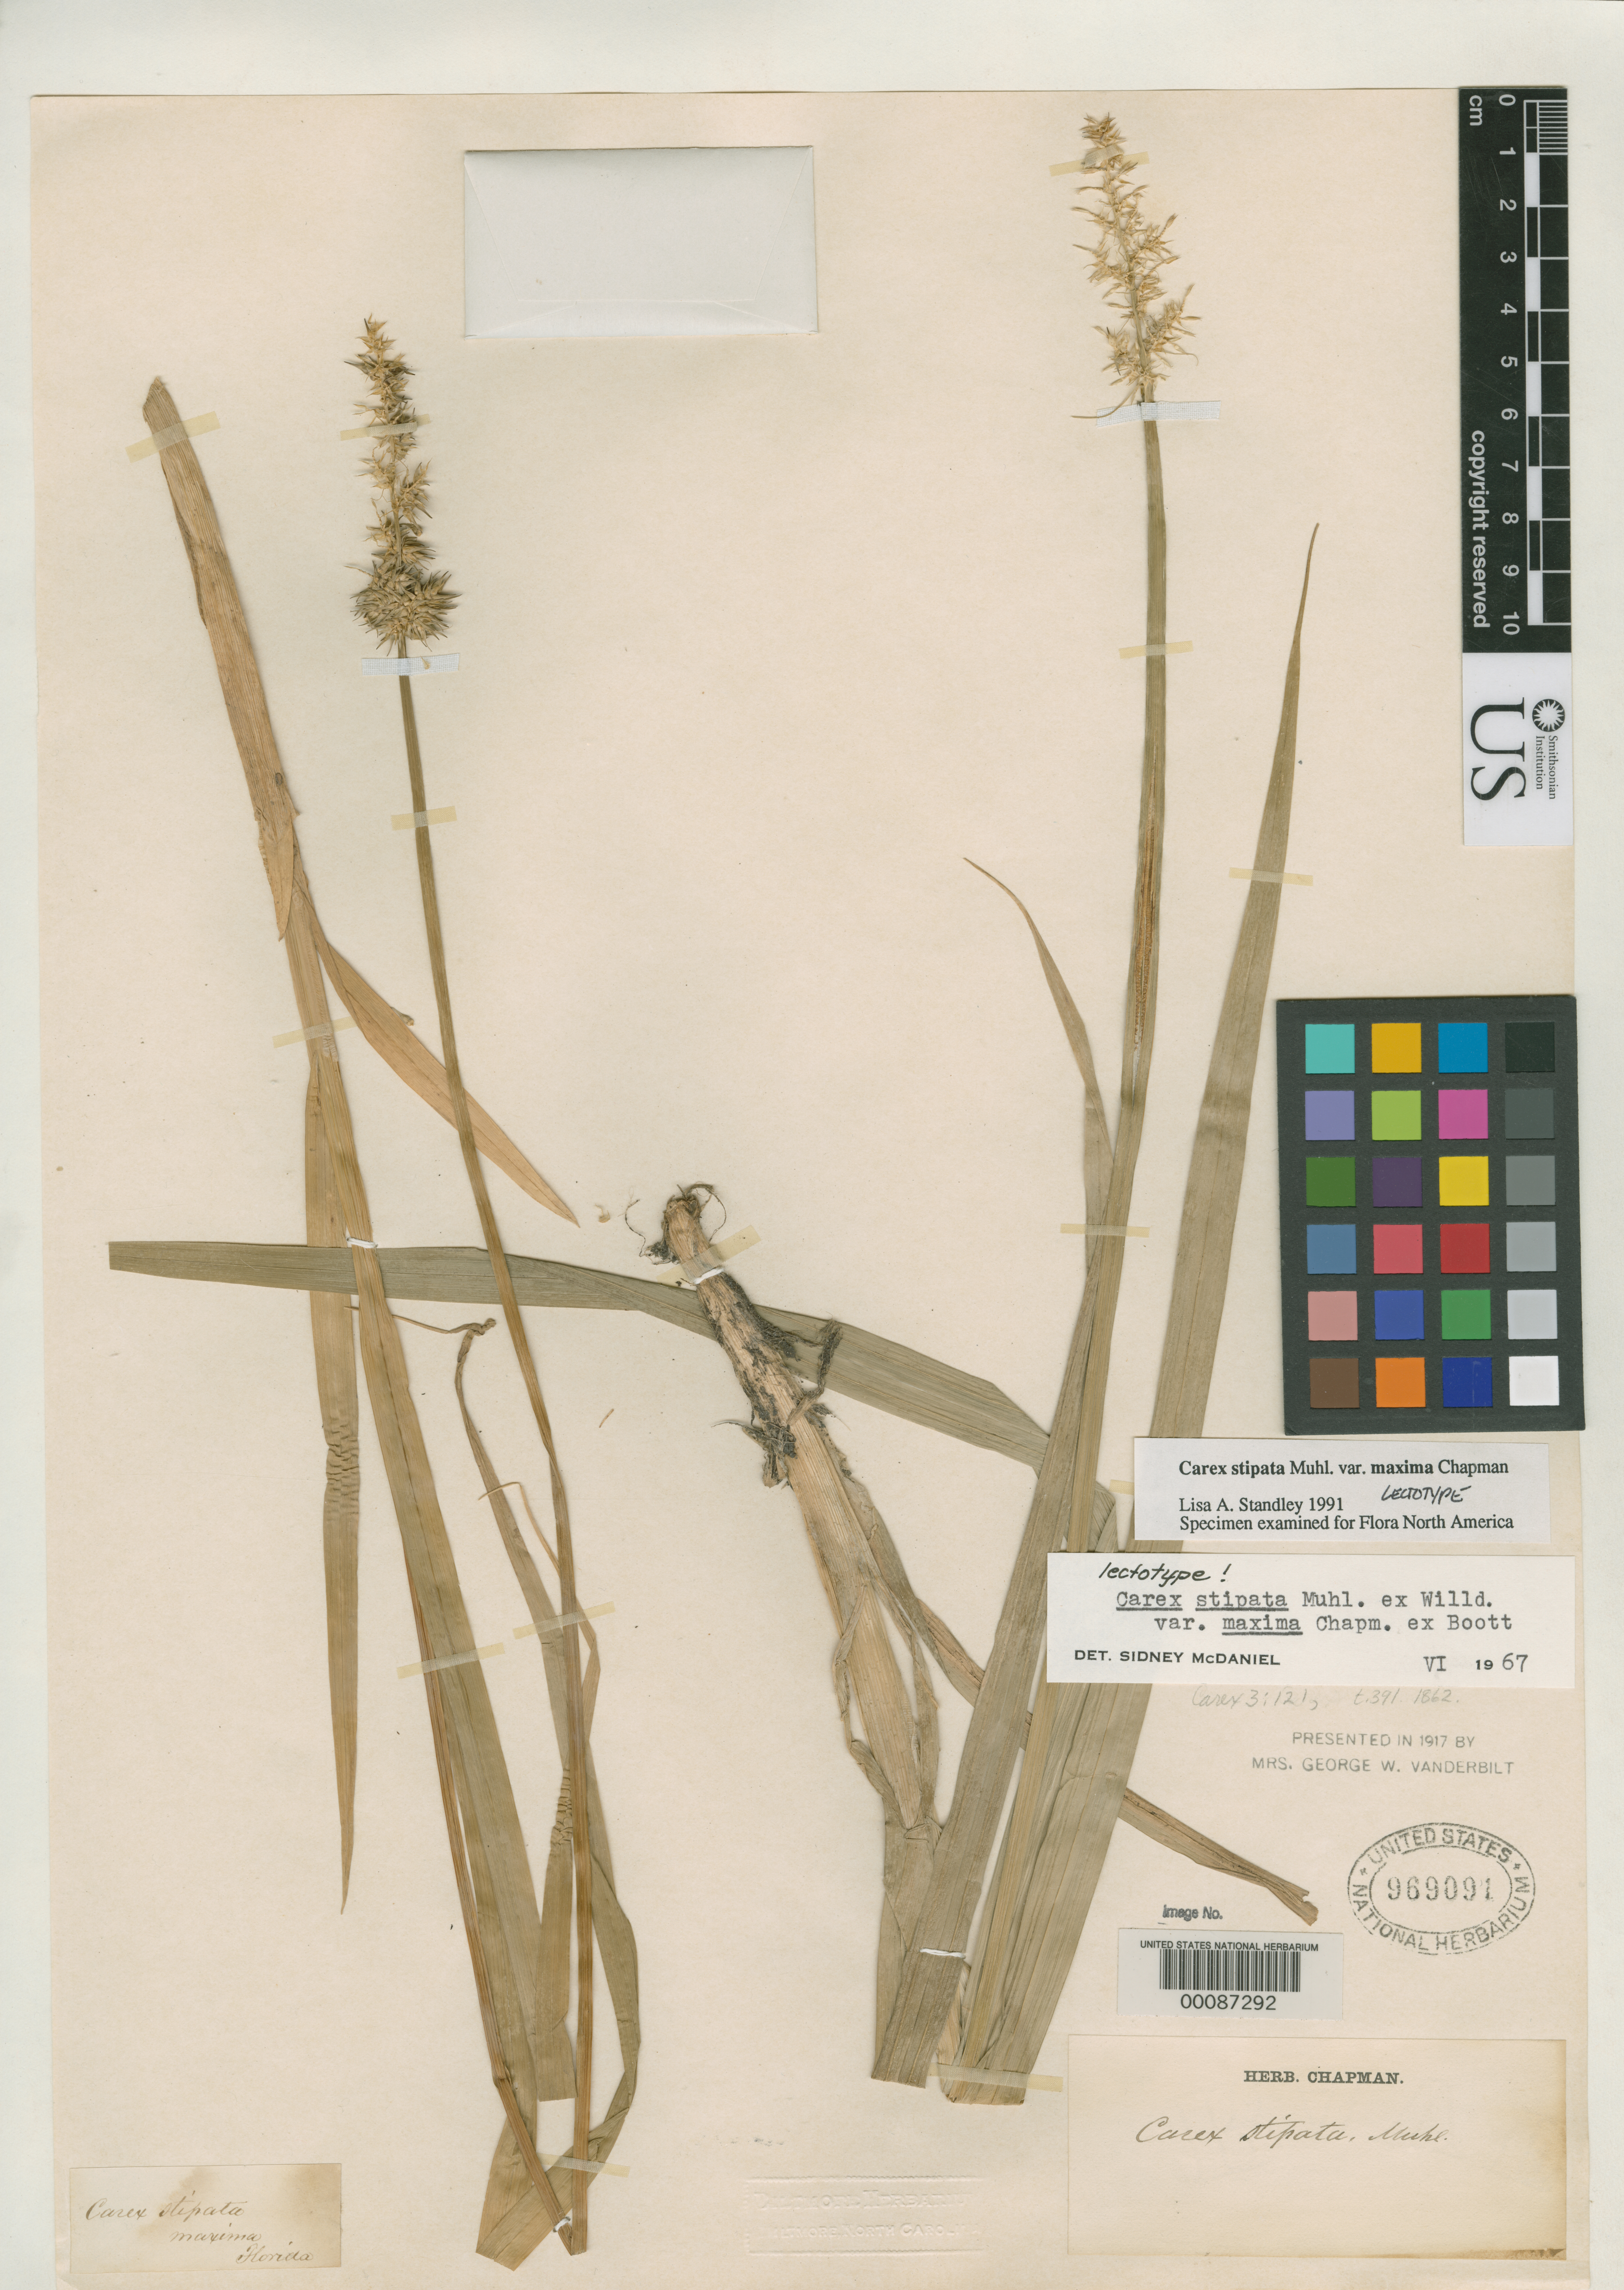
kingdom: Plantae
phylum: Tracheophyta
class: Liliopsida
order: Poales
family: Cyperaceae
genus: Carex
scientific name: Carex stipata var. maxima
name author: Chapm. ex Boott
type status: Lectotype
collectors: A. W. Chapman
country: United States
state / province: Florida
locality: Appalachicola.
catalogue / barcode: US 969091